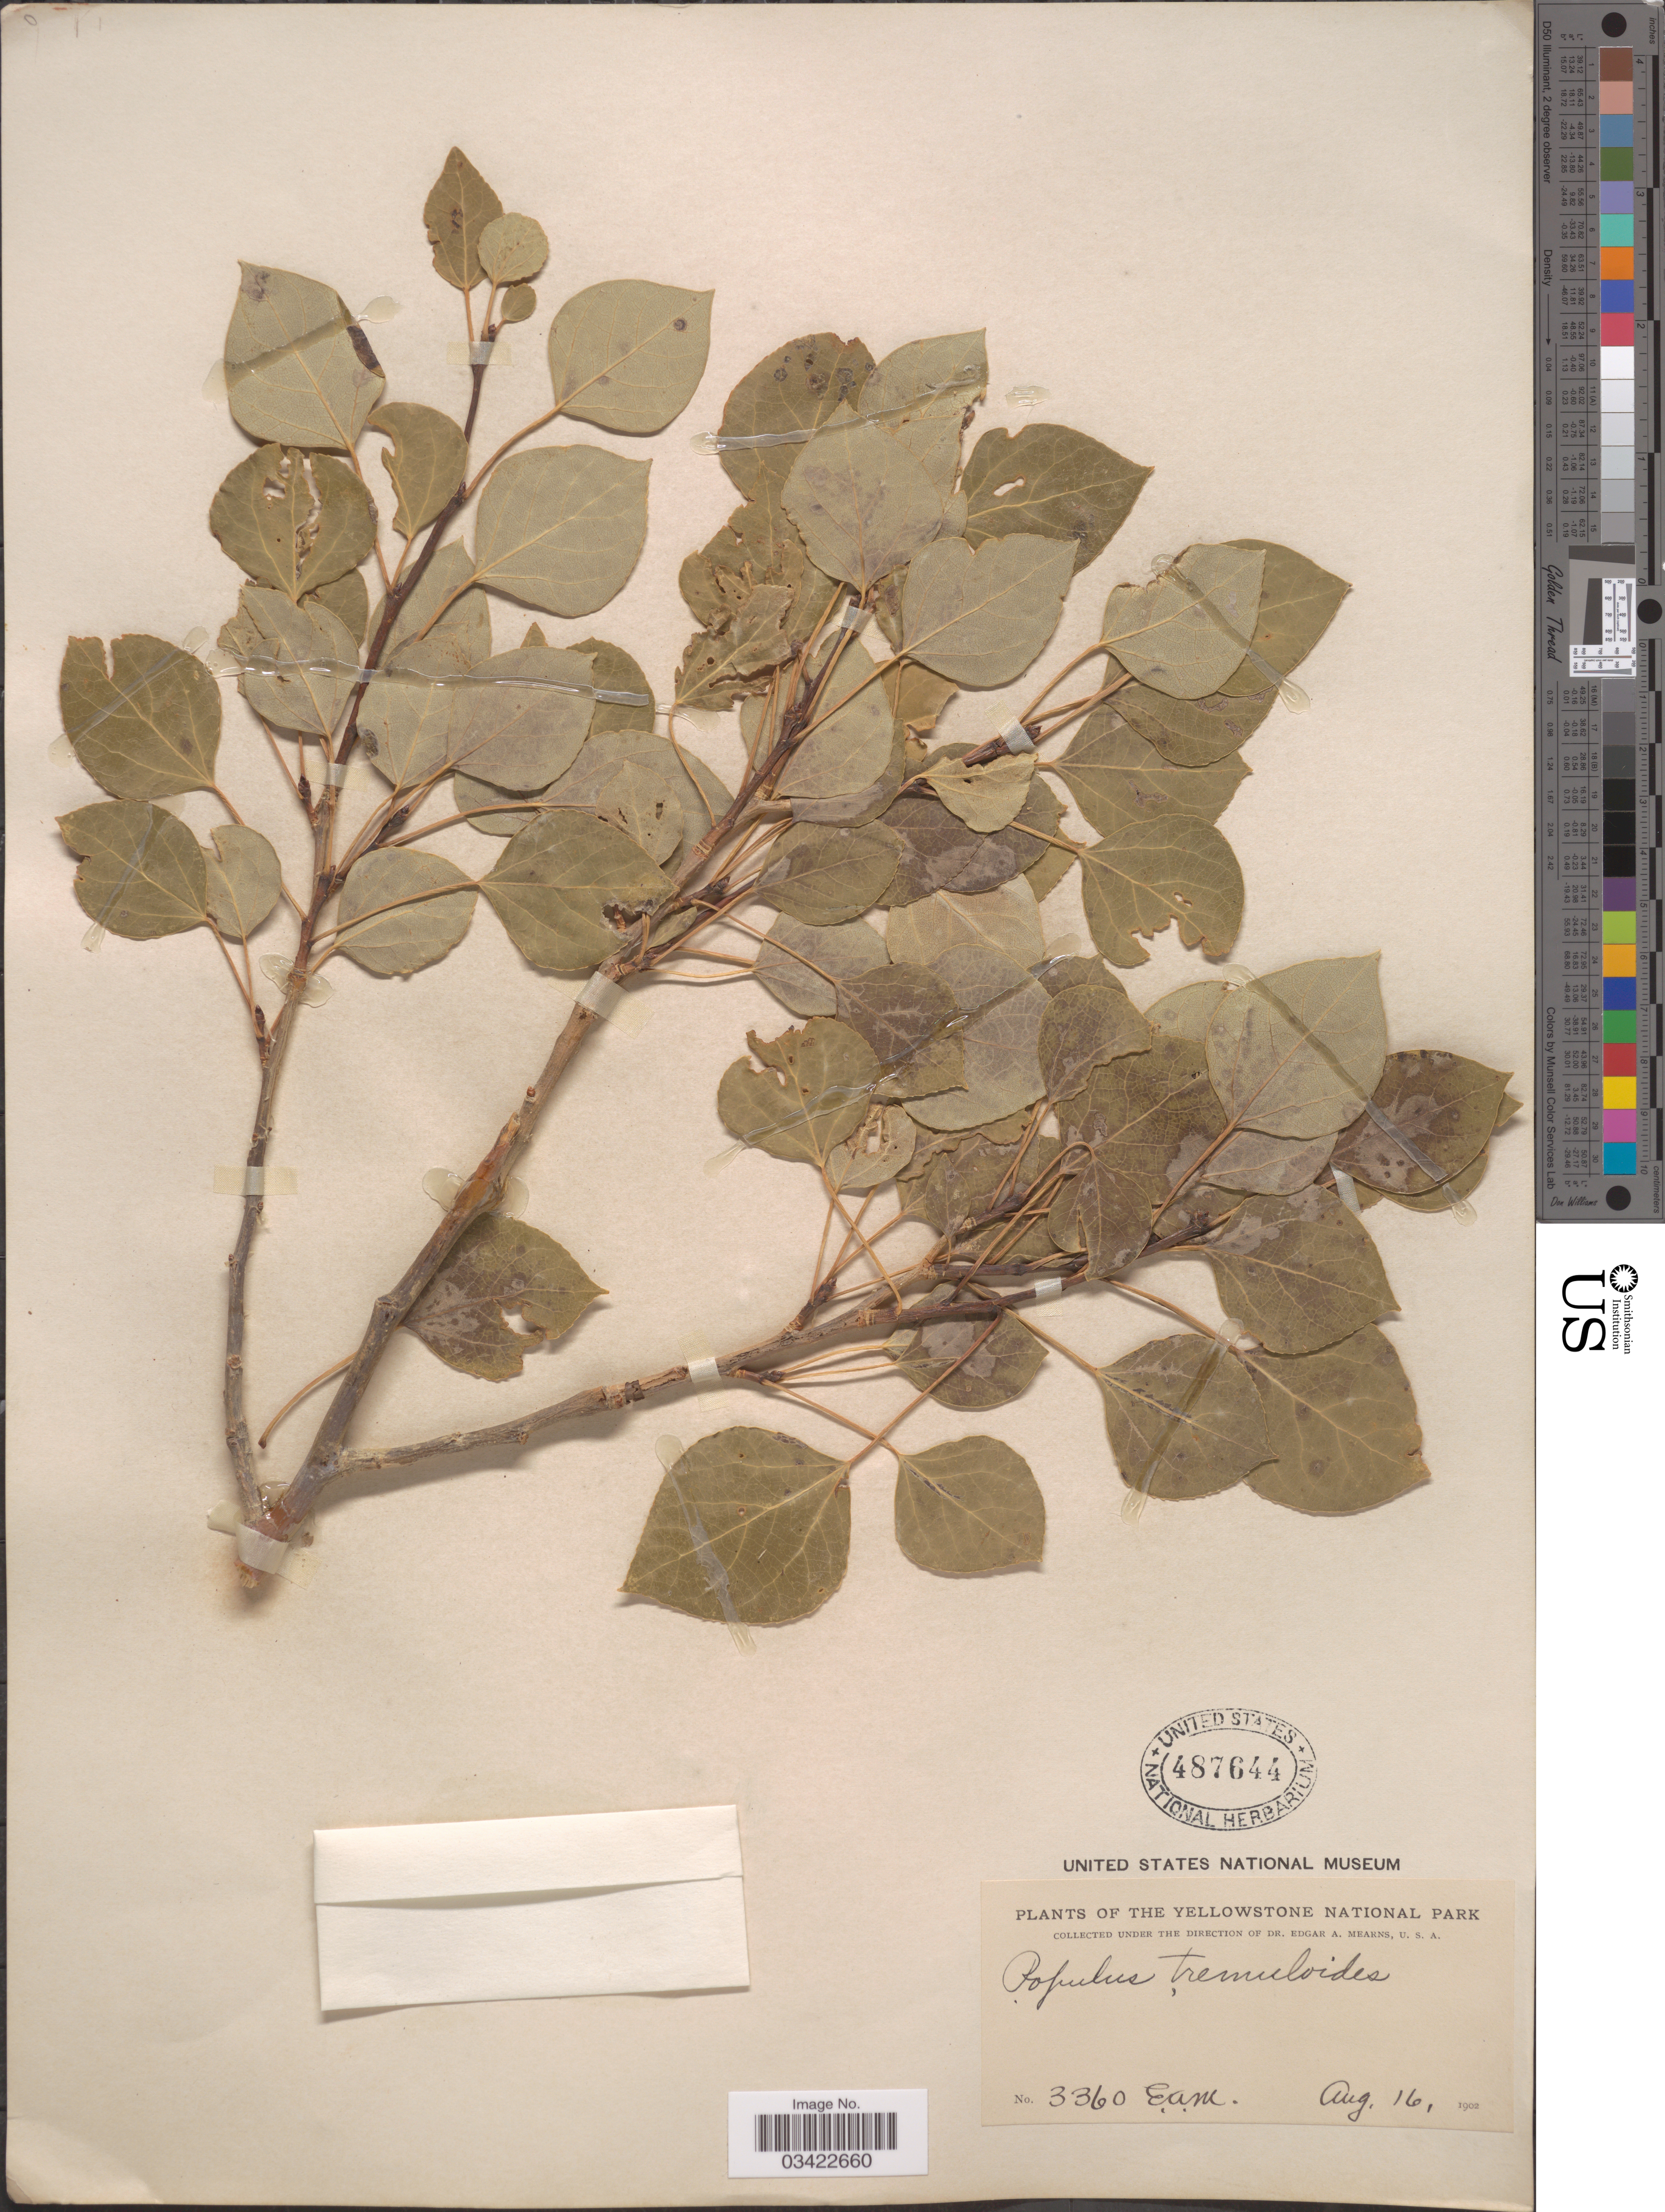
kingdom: Plantae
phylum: Tracheophyta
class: Magnoliopsida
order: Malpighiales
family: Salicaceae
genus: Populus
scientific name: Populus tremuloides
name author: Michx.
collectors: E. A. Mearns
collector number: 3360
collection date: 1902-08-16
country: United States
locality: The Yellowstone National Park.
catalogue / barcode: US 487644